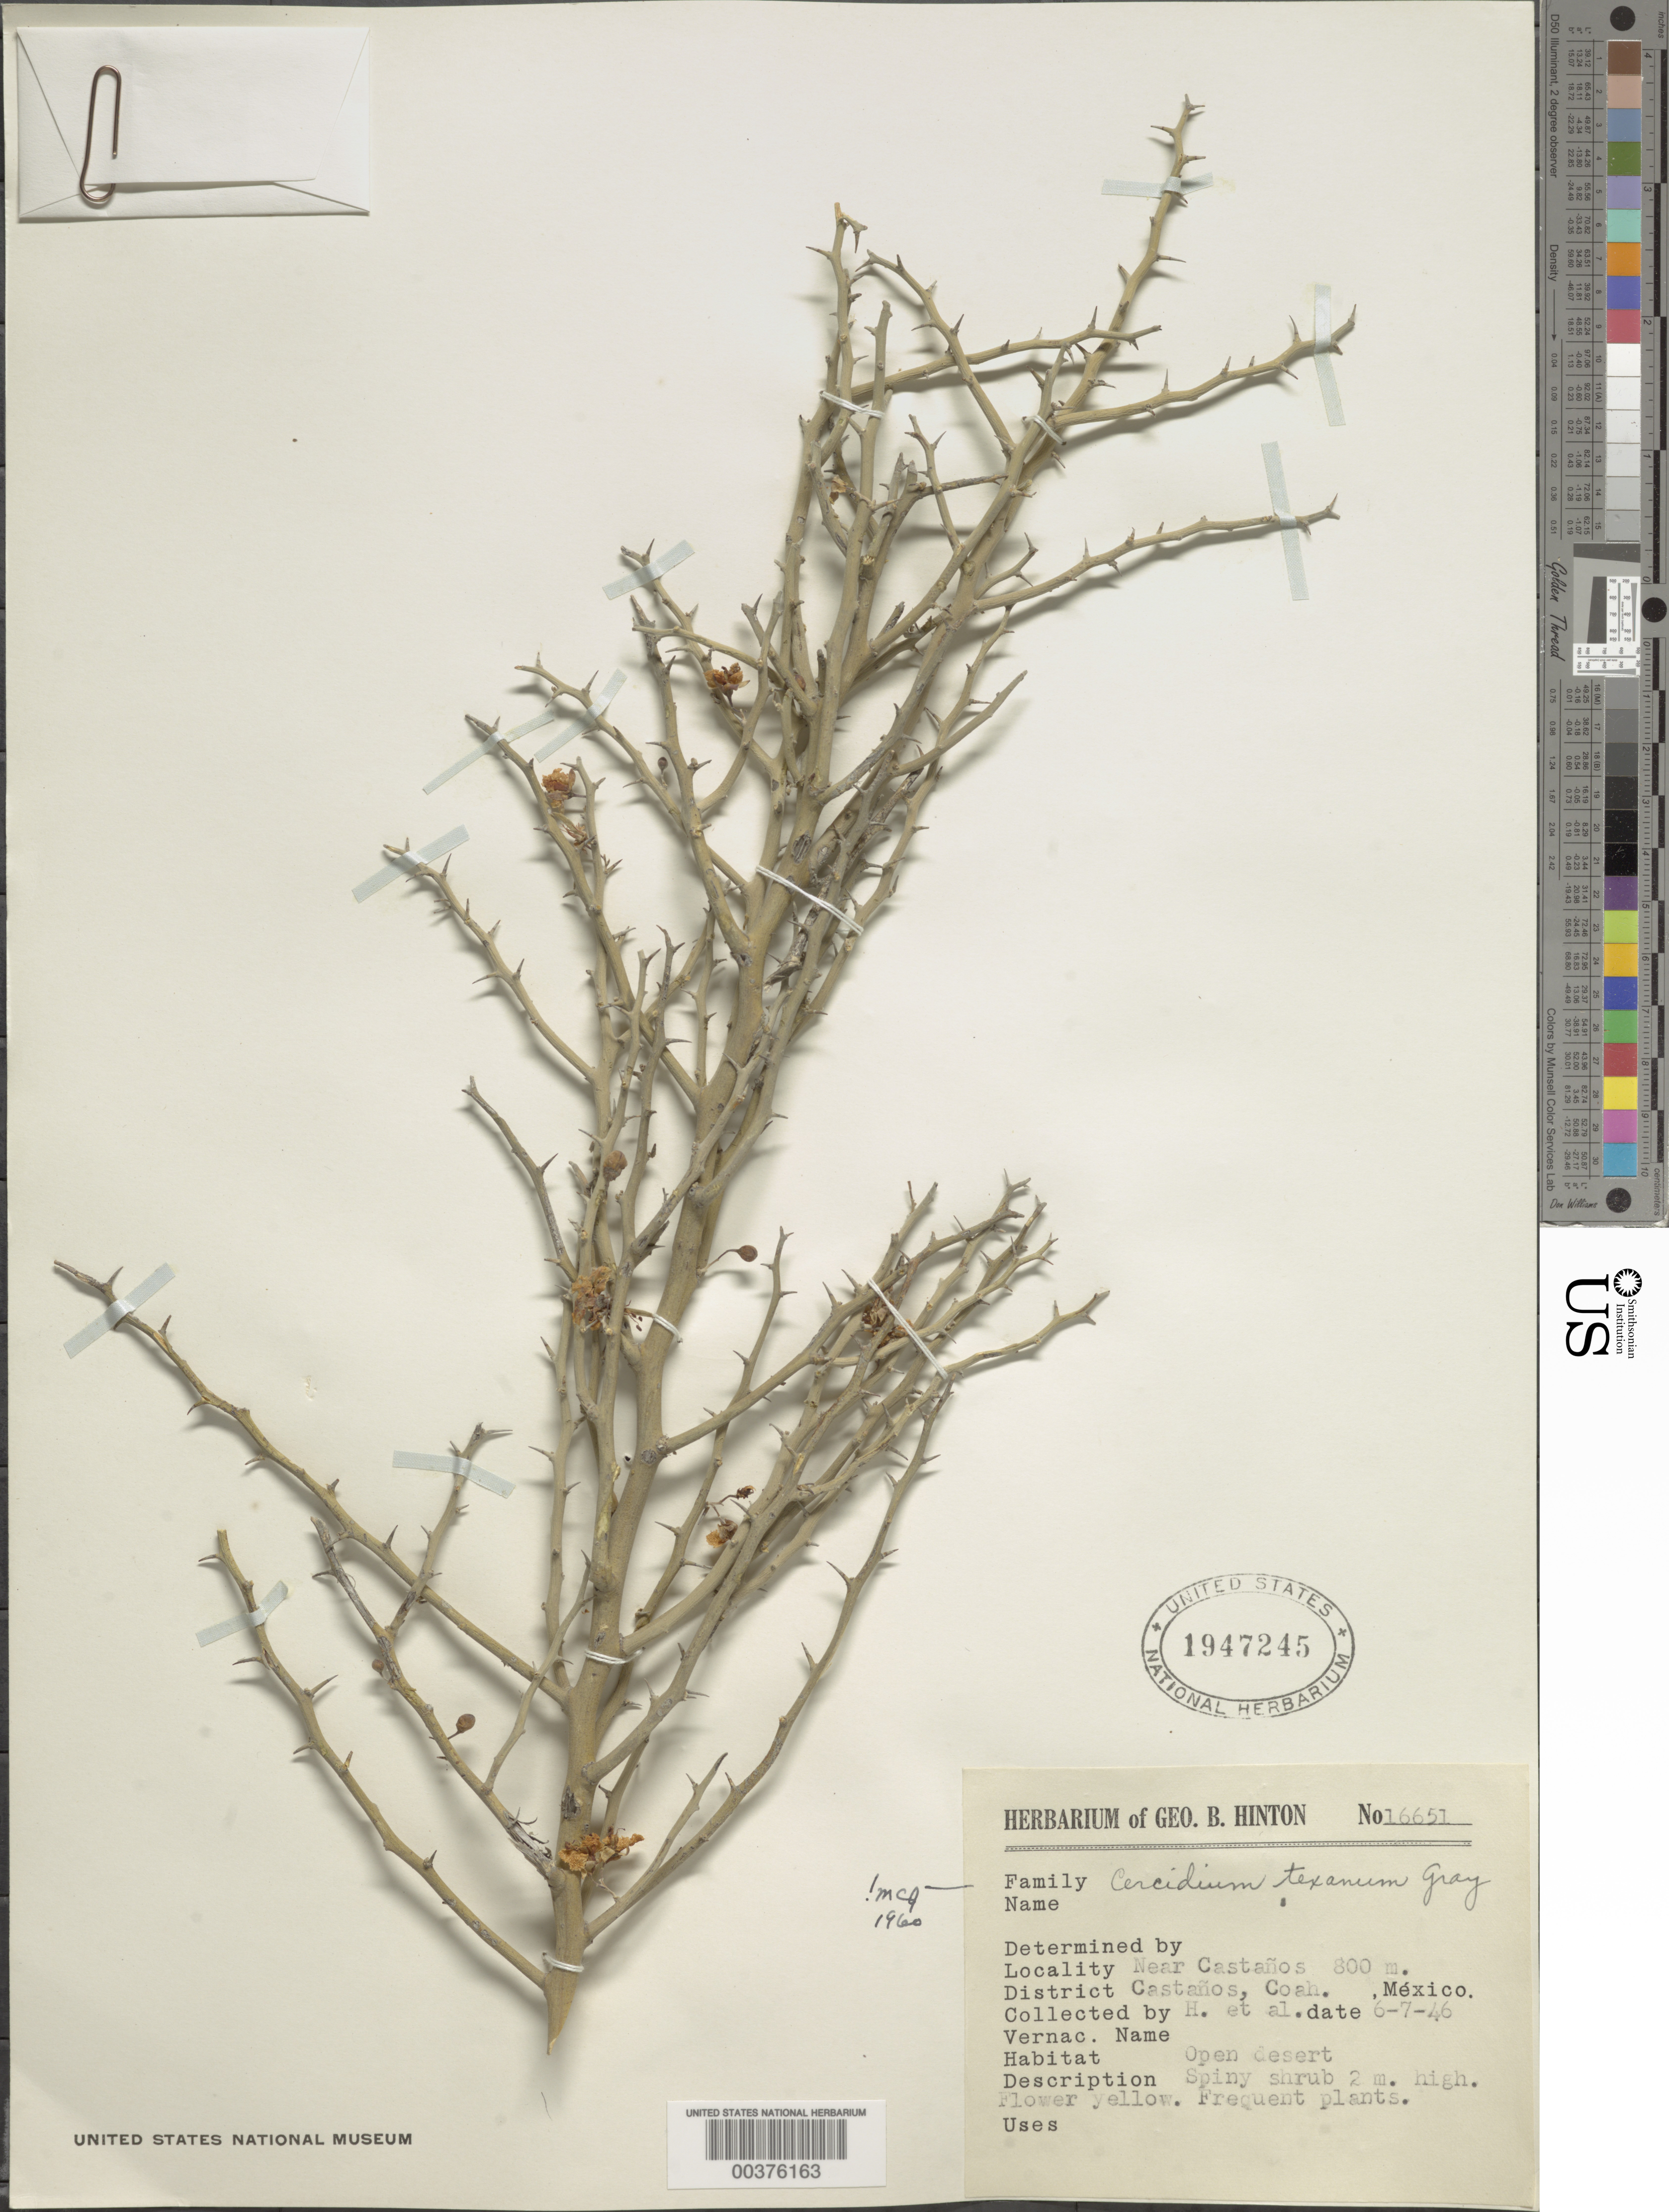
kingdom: Plantae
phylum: Tracheophyta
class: Magnoliopsida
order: Fabales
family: Fabaceae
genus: Parkinsonia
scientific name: Parkinsonia texana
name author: (A. Gray) S. Watson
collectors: G. B. Hinton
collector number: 16651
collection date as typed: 06 Jul 1946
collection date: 1946-07-06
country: Mexico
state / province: Coahuila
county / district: Castaños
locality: Near Castanos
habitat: Open desert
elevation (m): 800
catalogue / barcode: US 1947245